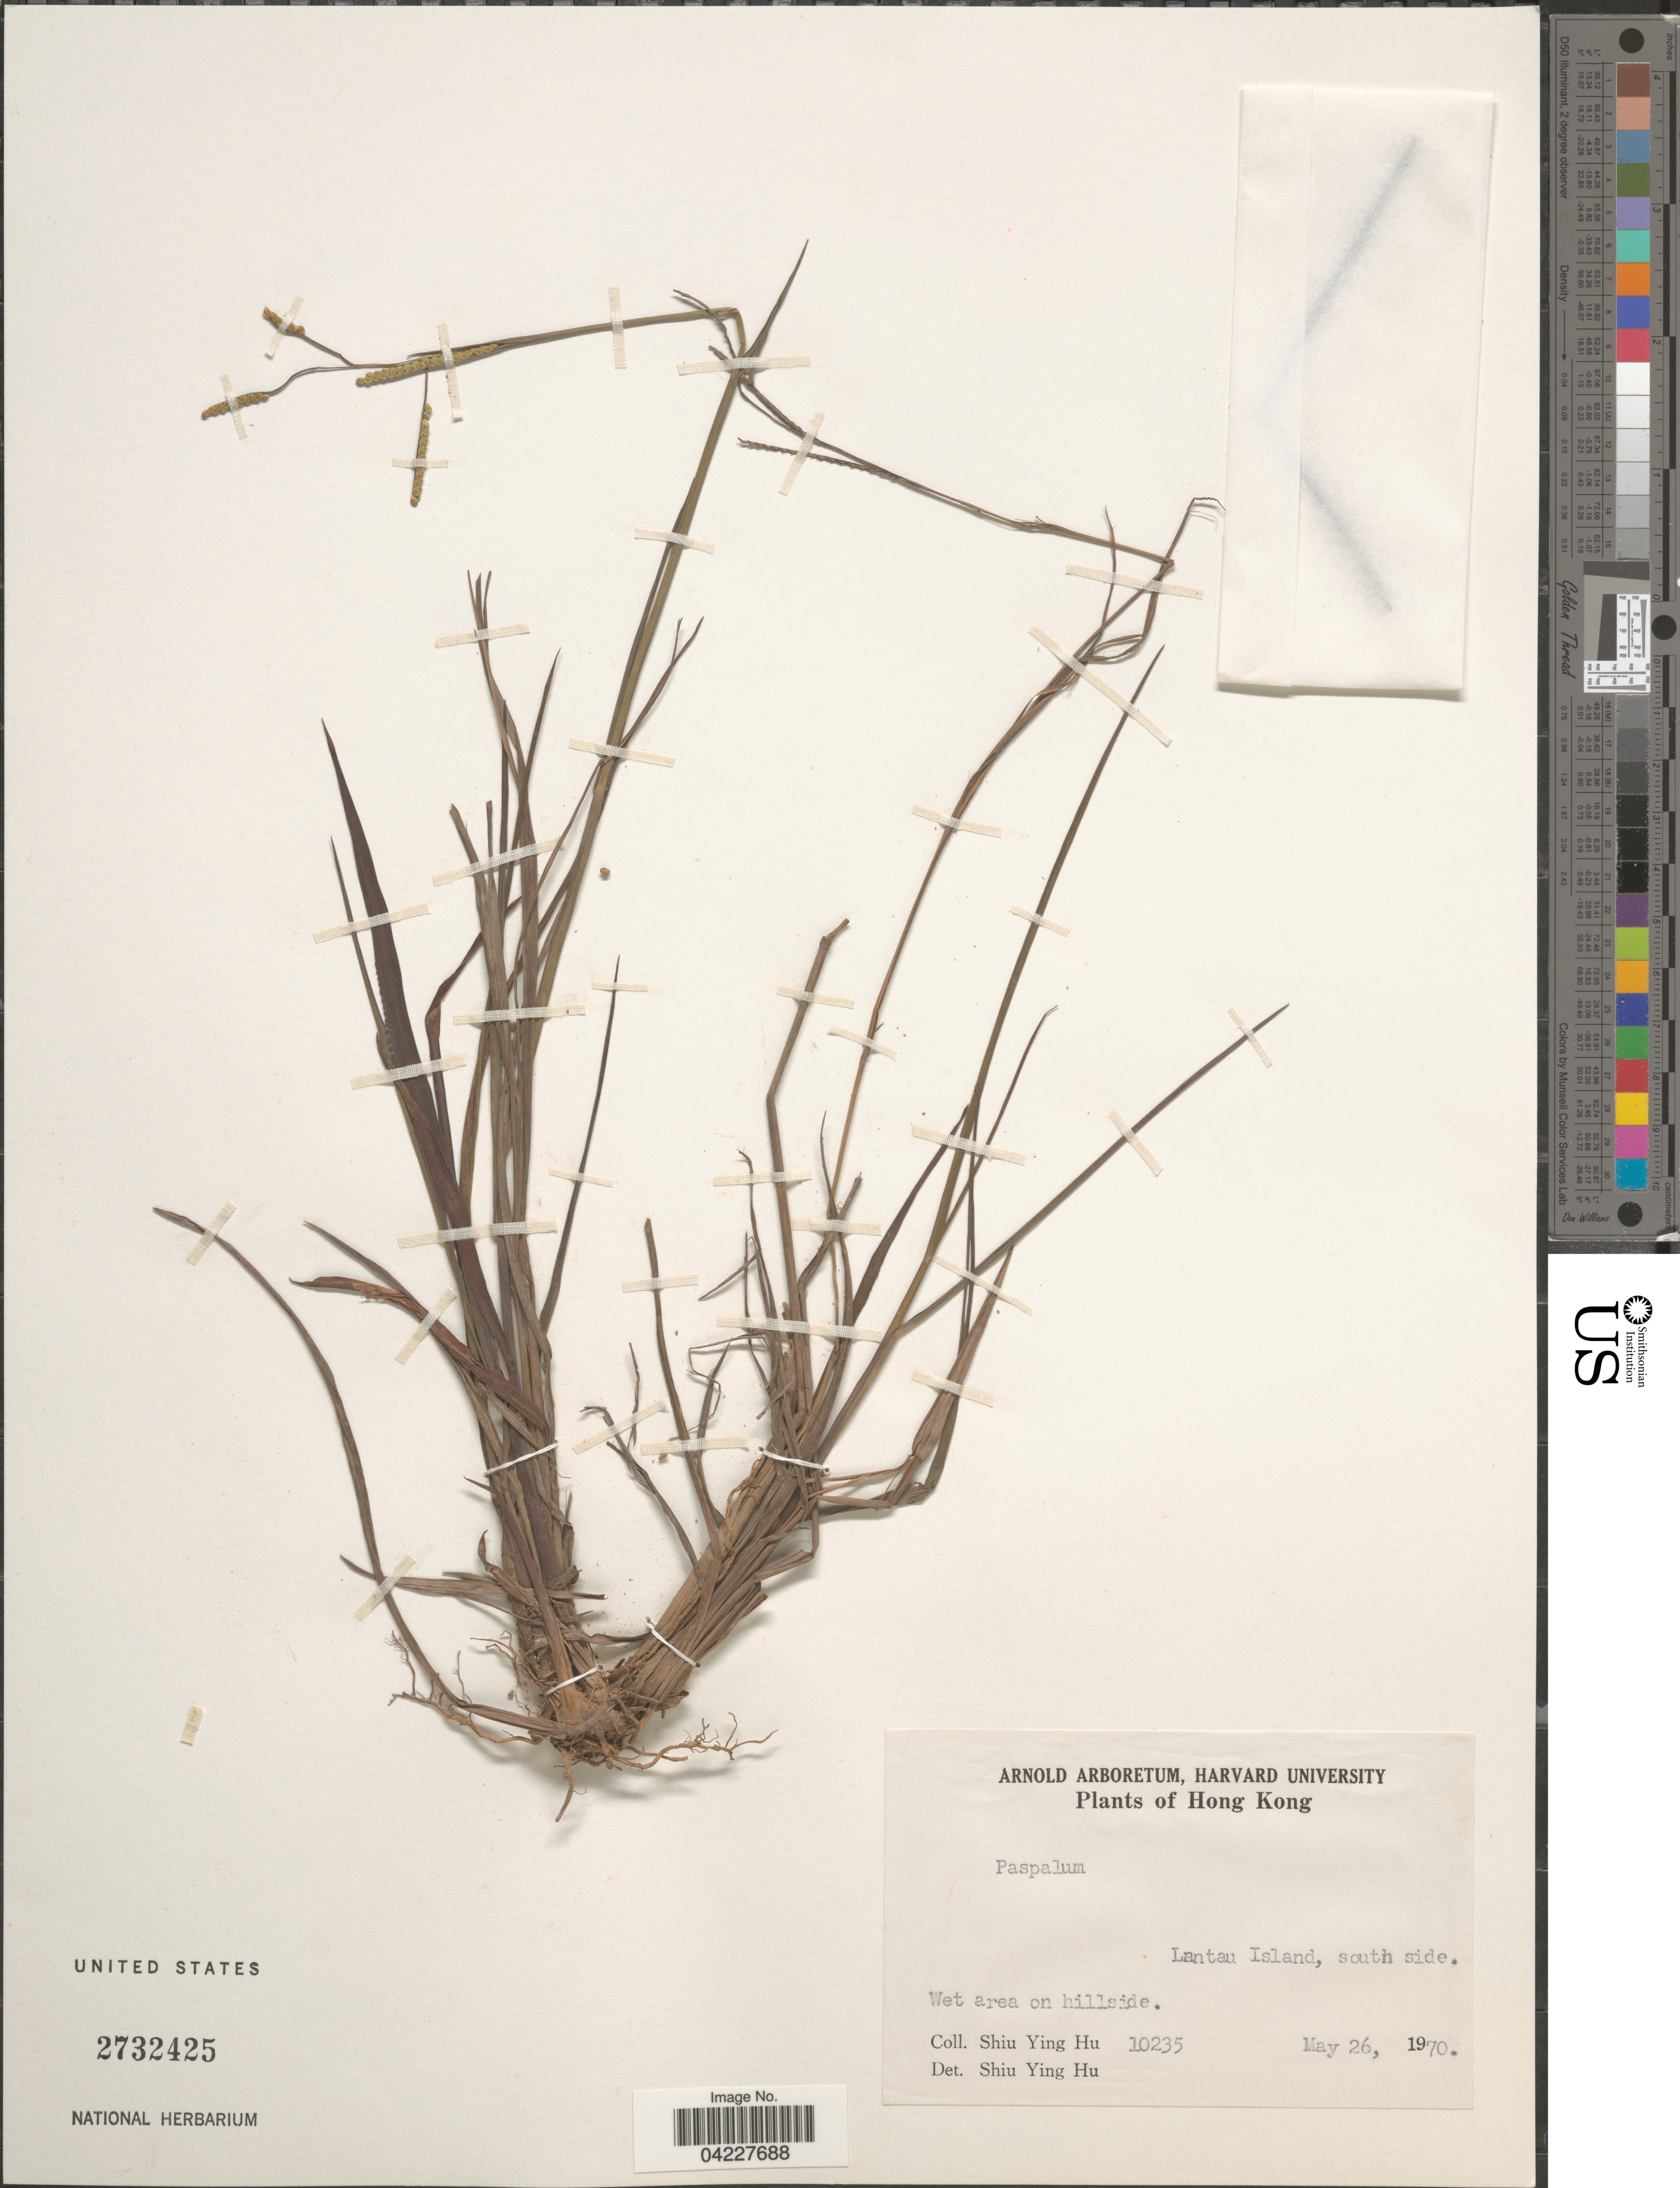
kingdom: Plantae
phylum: Tracheophyta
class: Liliopsida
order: Poales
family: Poaceae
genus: Paspalum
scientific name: Paspalum sp.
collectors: S. Y. Hu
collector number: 10235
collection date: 1970-05-26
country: China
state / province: Hong Kong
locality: Lantan Island, south side.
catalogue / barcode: US 2732425